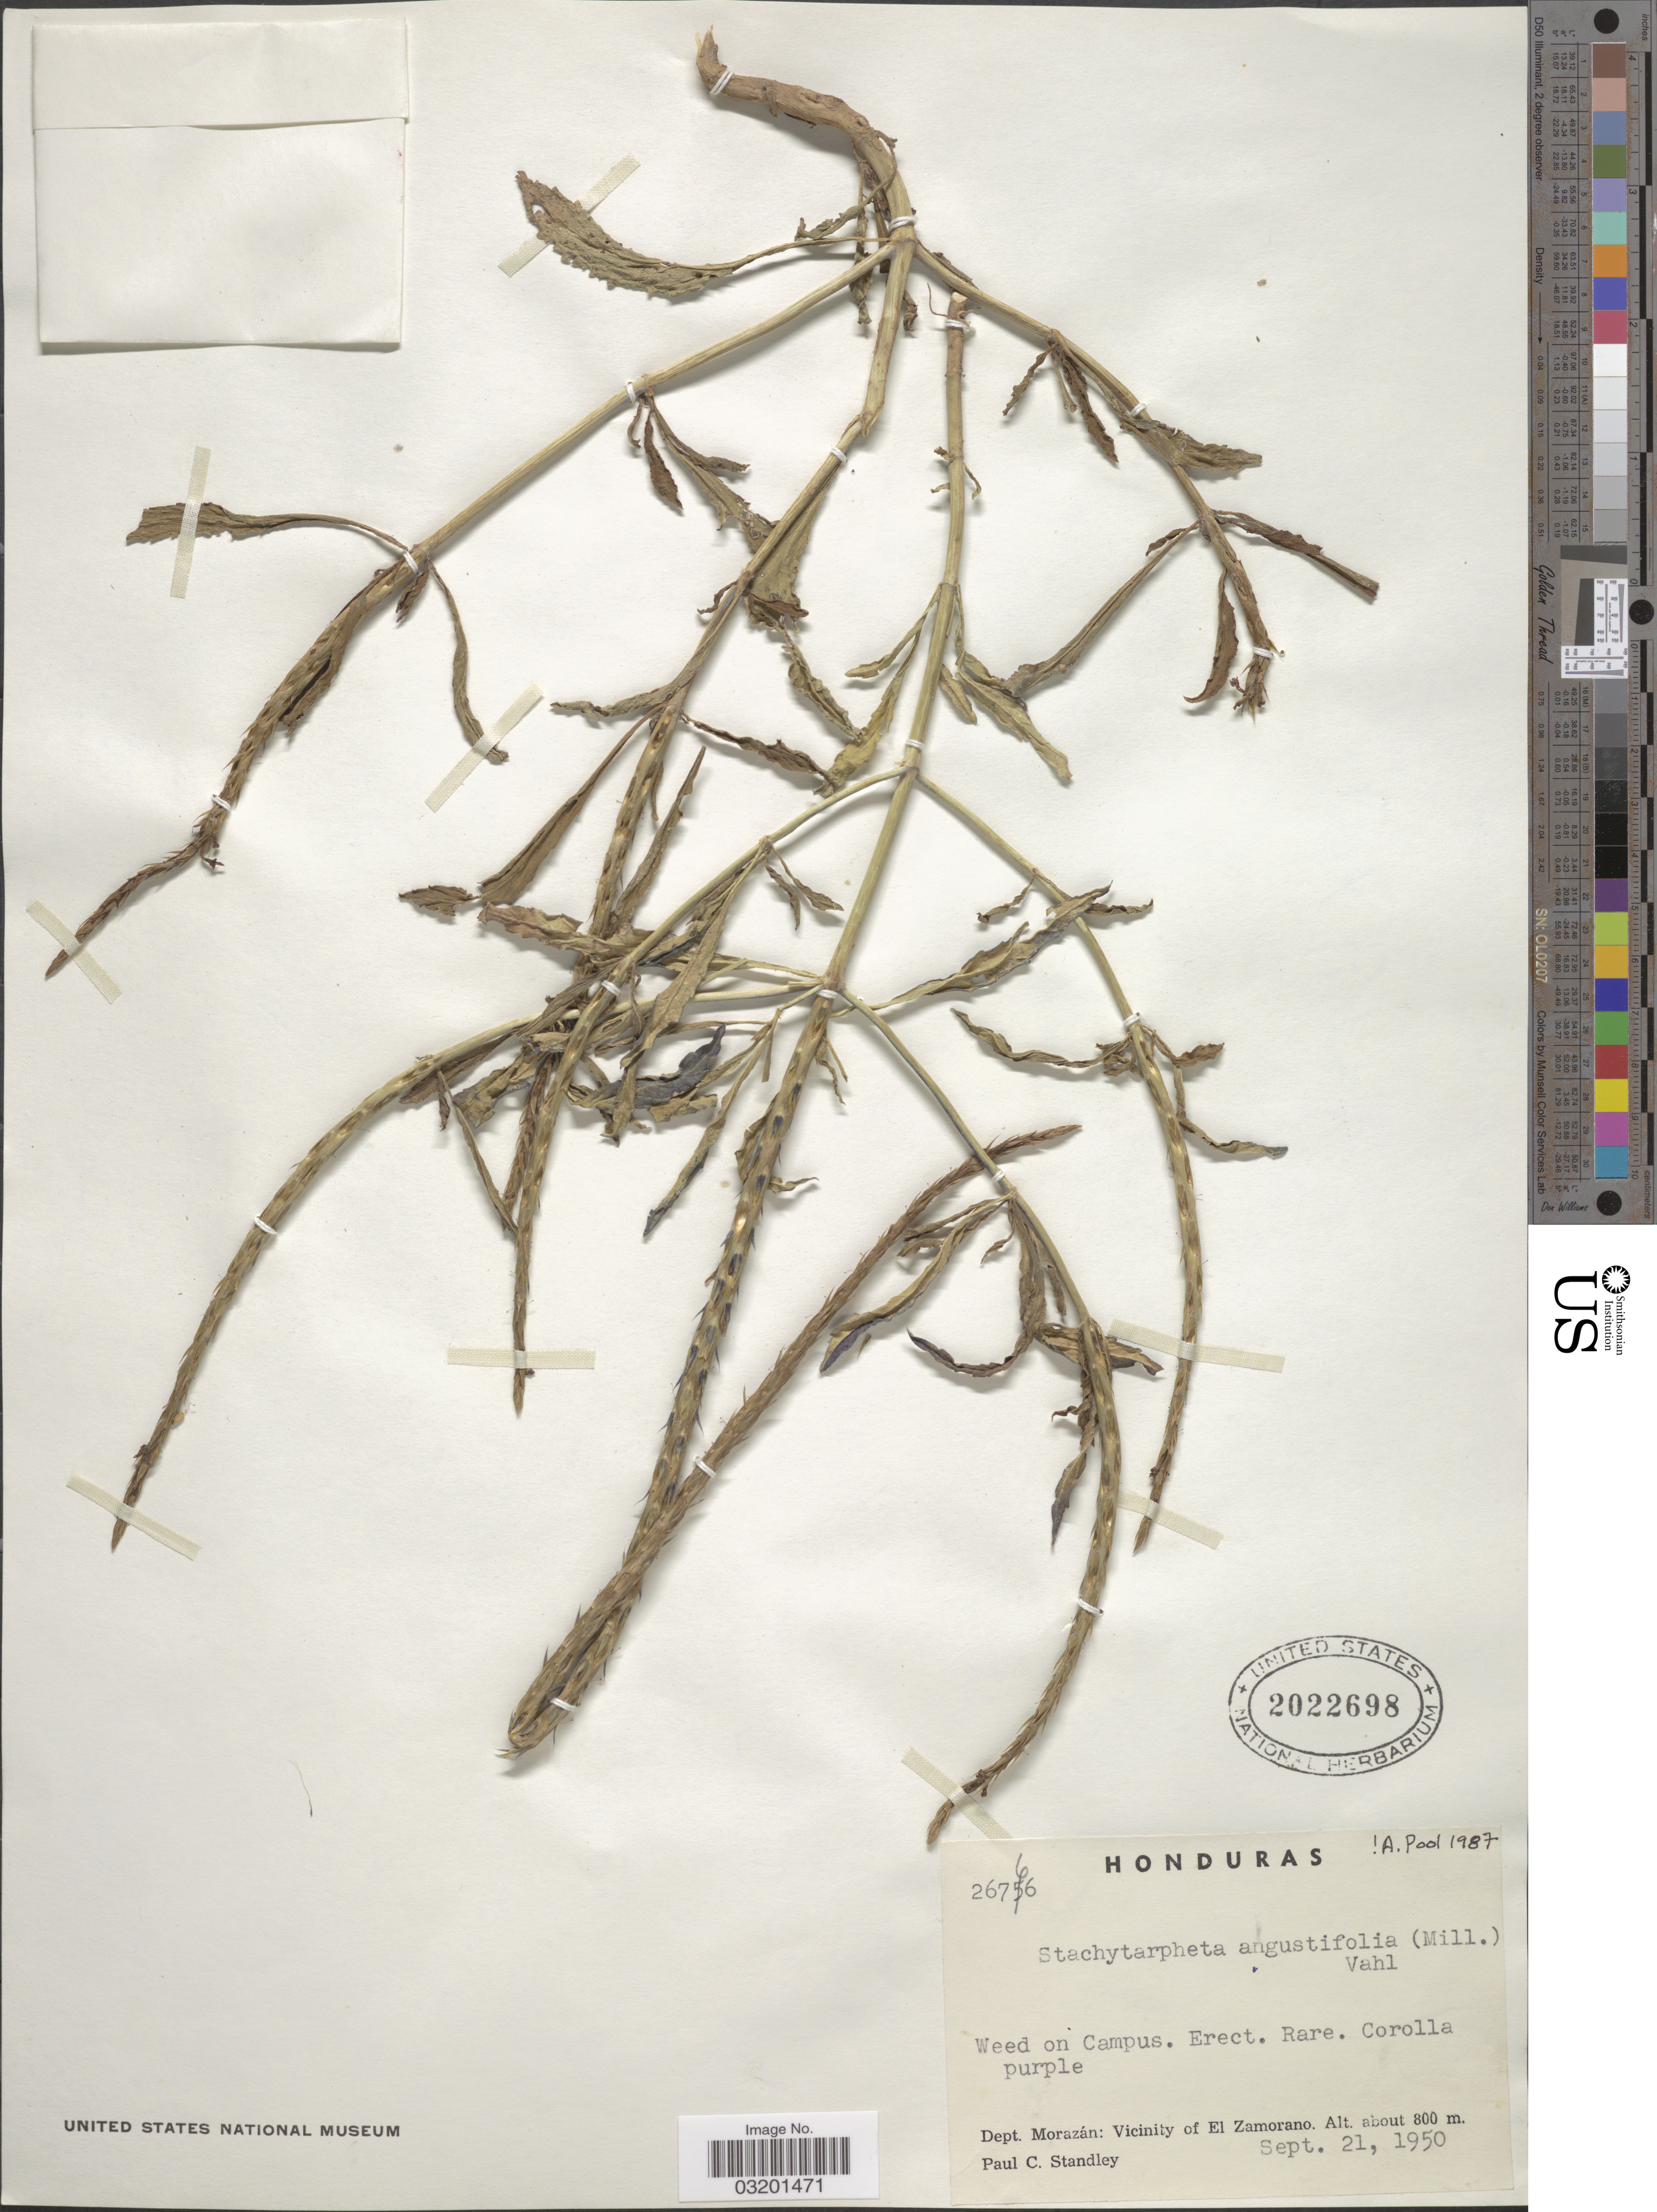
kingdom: Plantae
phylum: Tracheophyta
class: Magnoliopsida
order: Lamiales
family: Verbenaceae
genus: Stachytarpheta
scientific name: Stachytarpheta angustifolia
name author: (Mill.) Vahl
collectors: P. C. Standley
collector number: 26766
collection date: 1950-09-21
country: Honduras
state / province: Fco. Morazán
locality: Dept. Morazán: Vicinity of El Zamorano.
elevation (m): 800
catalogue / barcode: US 2022698